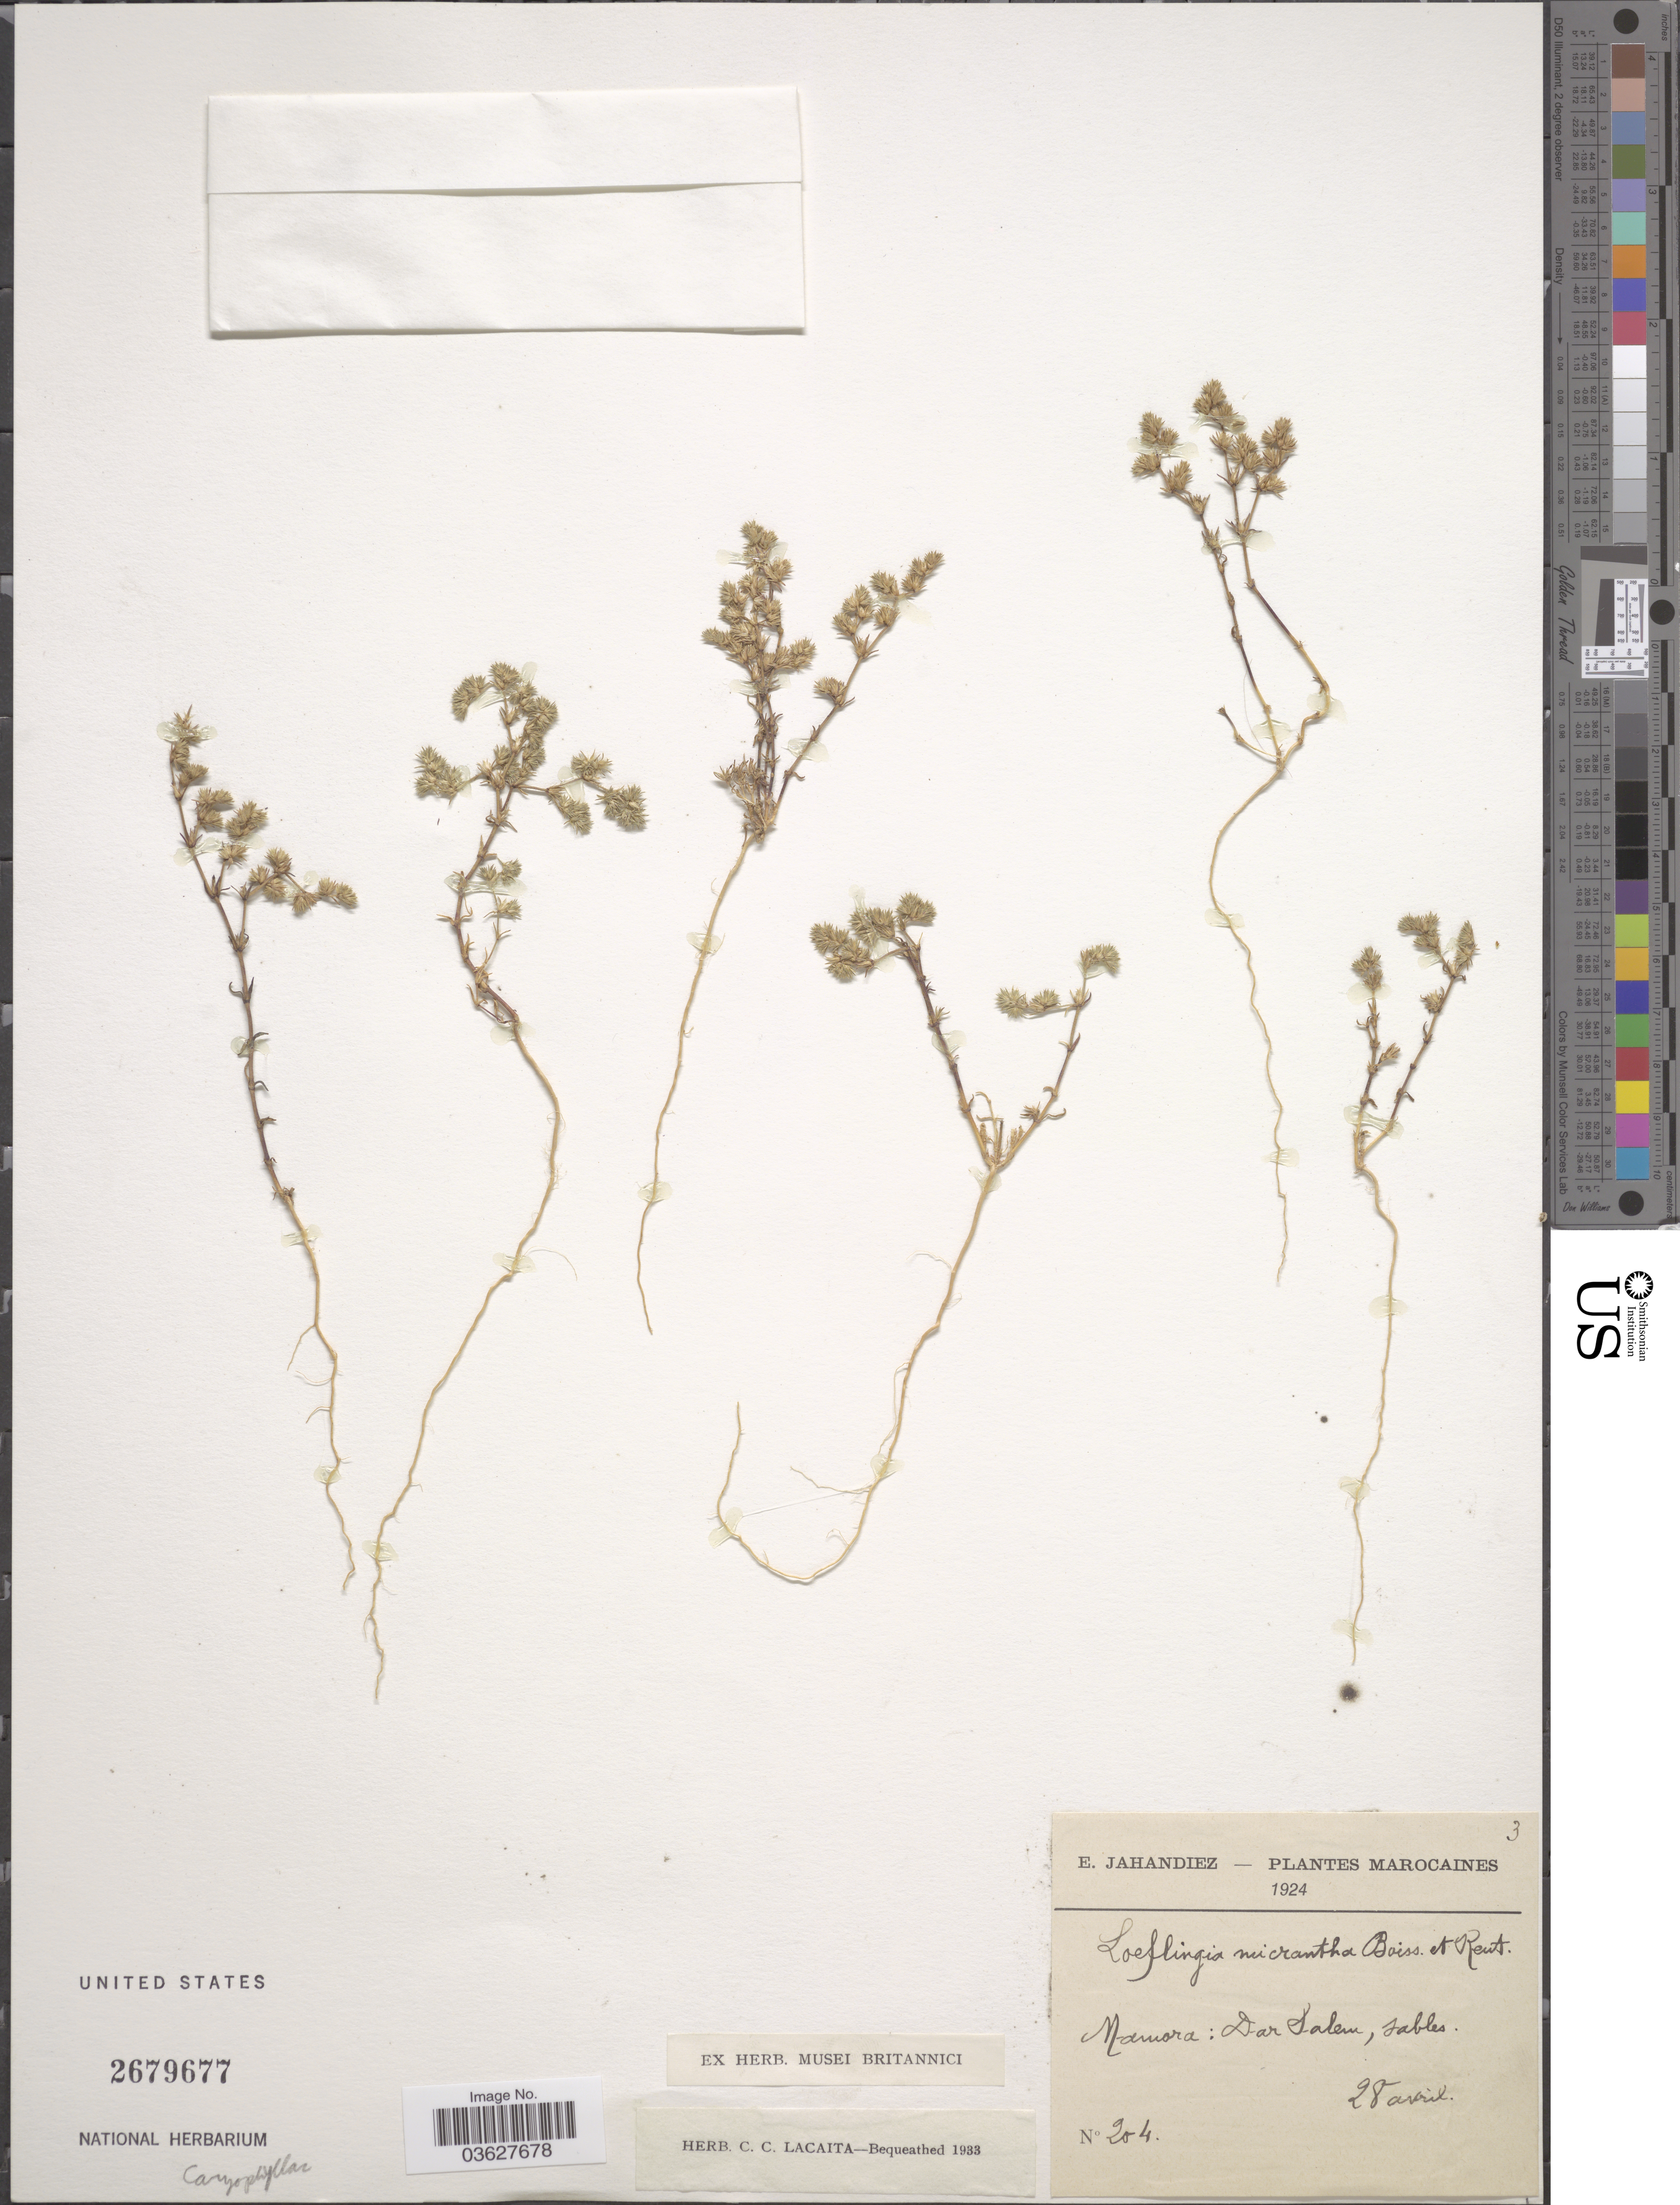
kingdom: Plantae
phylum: Tracheophyta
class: Magnoliopsida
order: Caryophyllales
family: Caryophyllaceae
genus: Loeflingia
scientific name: Loeflingia micrantha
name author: Boiss. & Reut.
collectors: É. Jahandiez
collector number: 204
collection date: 1924-04-28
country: Morocco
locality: Marocaines. Mamora: Dar Salem, sables.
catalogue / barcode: US 2679677